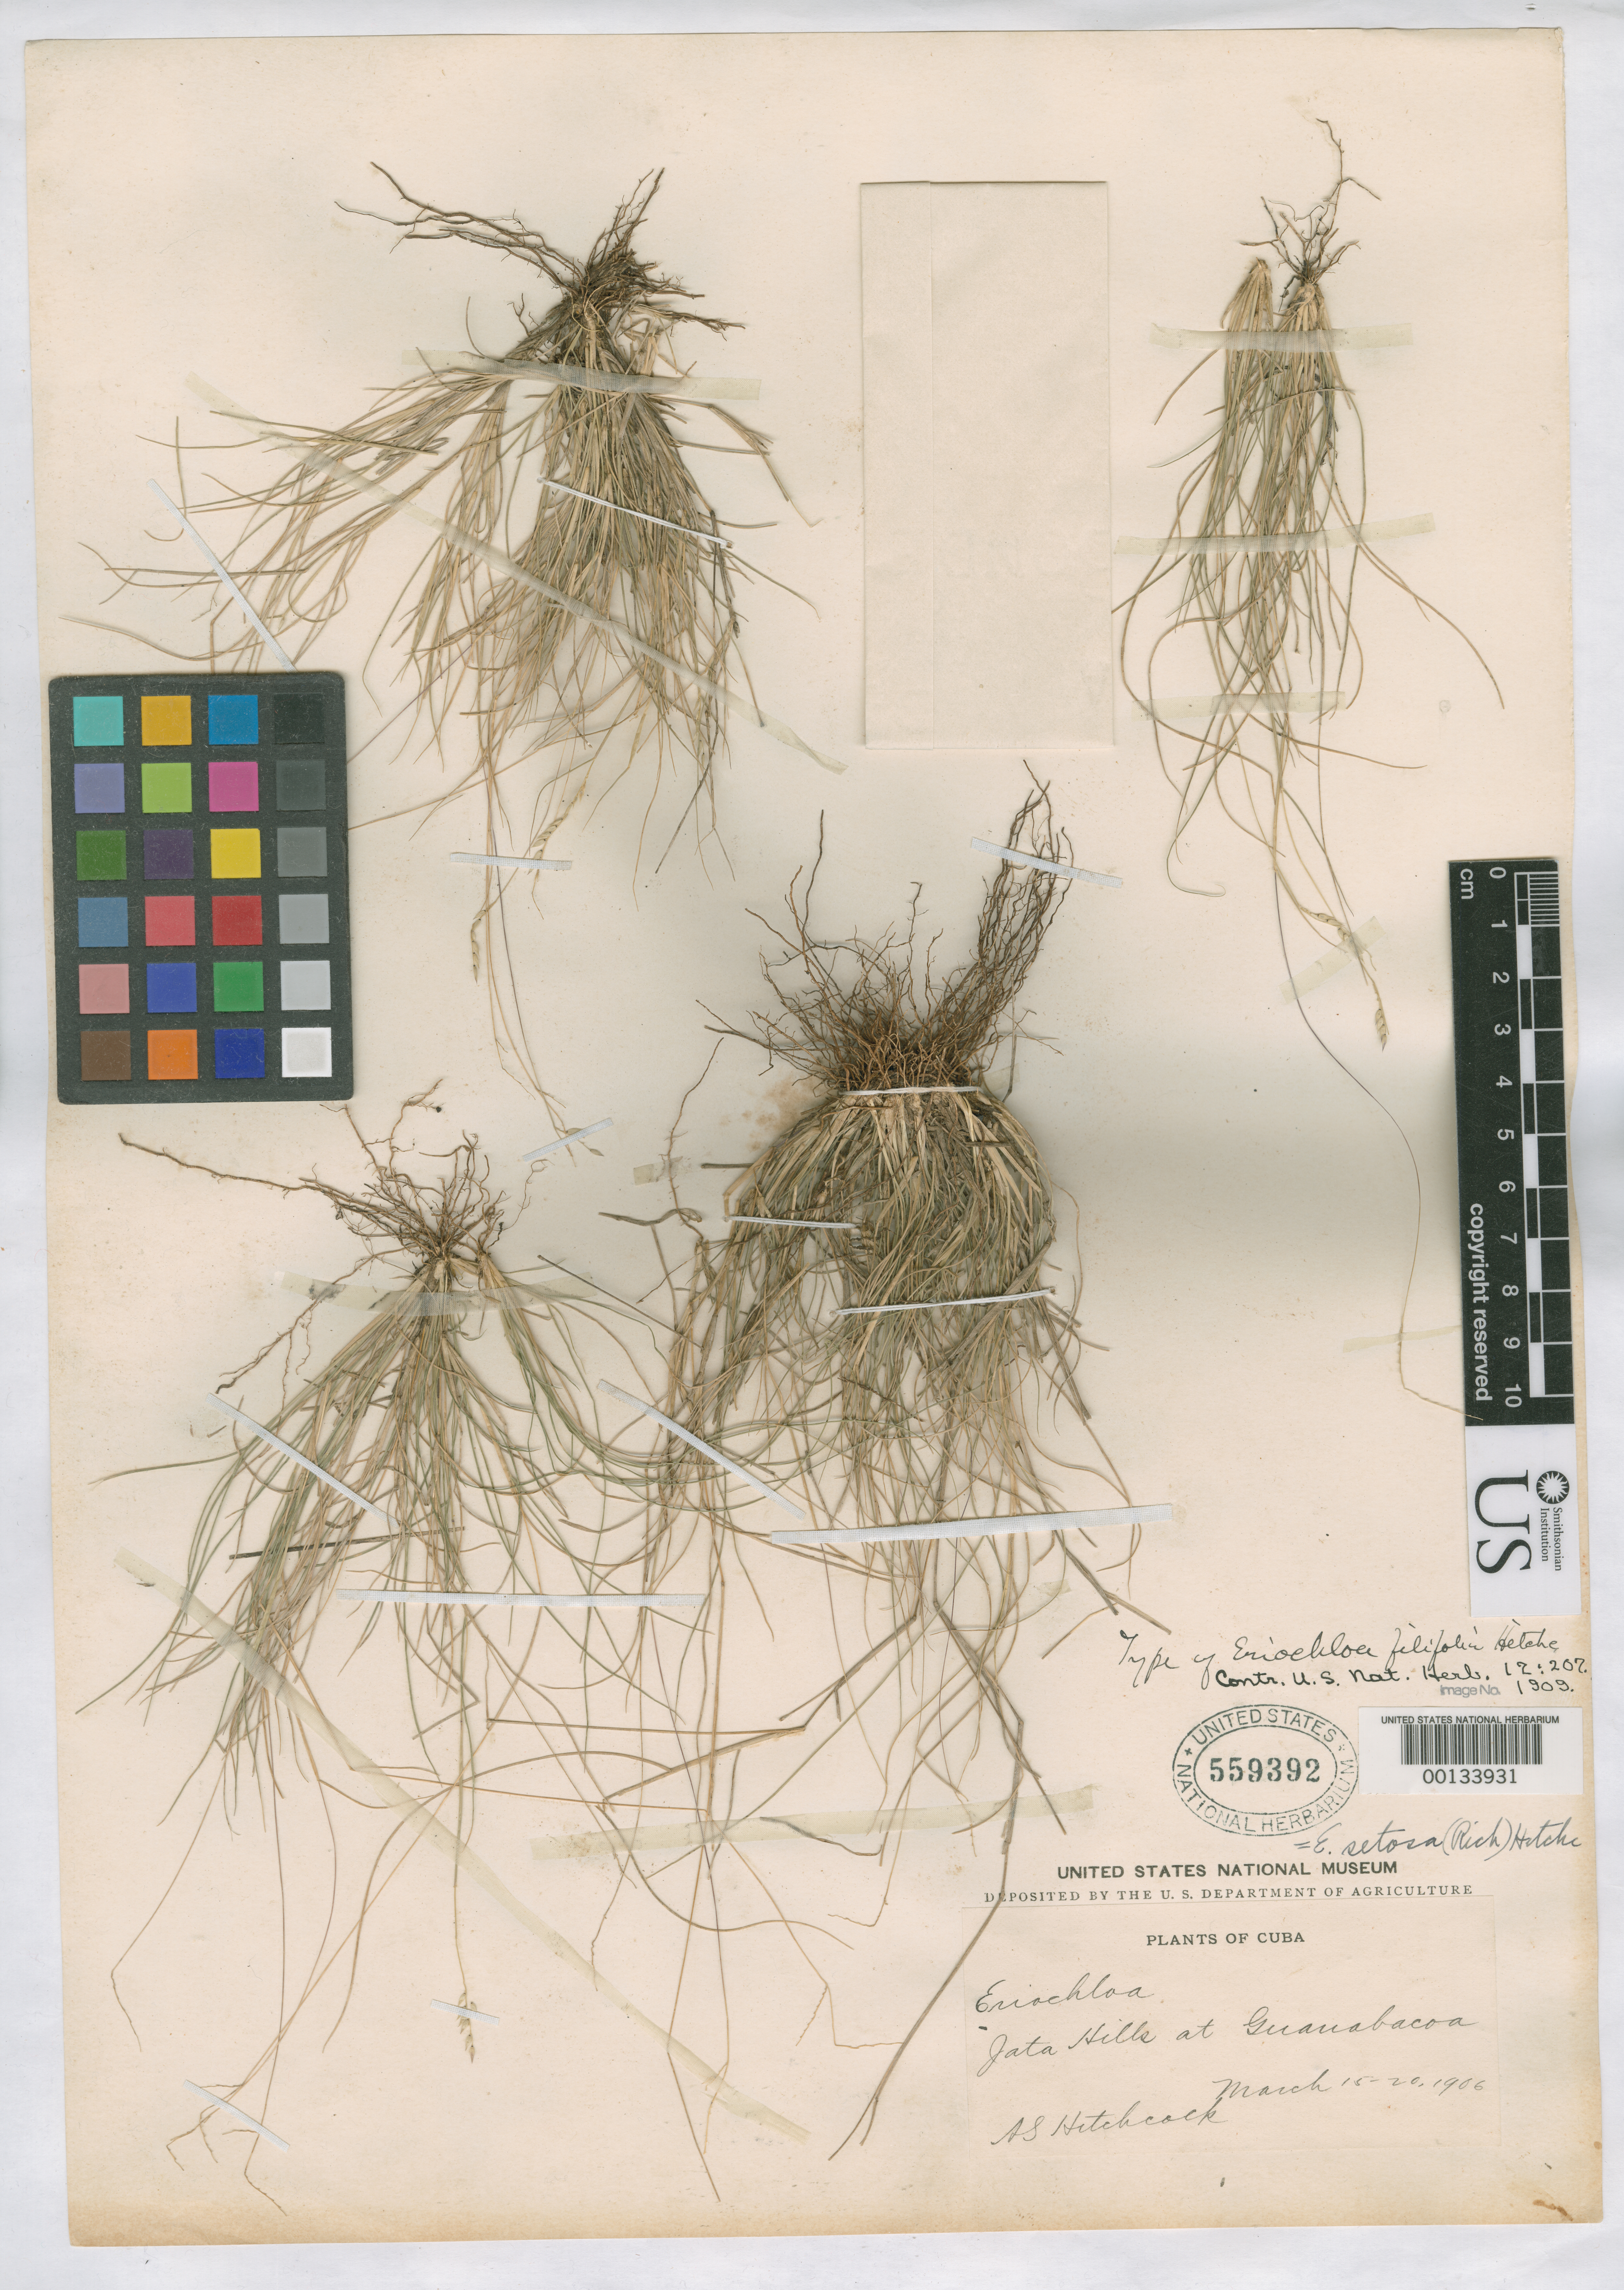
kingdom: Plantae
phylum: Tracheophyta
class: Liliopsida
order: Poales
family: Poaceae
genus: Eriochloa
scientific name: Eriochloa filifolia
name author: Hitchc.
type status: Holotype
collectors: A. S. Hitchcock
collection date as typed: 15 Mar 1906 to 20 Mar 1906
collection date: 1906-03-15/1906-03-20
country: Cuba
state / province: La Habana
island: Greater Antilles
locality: Jata hills of Guanabacoa.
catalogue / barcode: US 559392